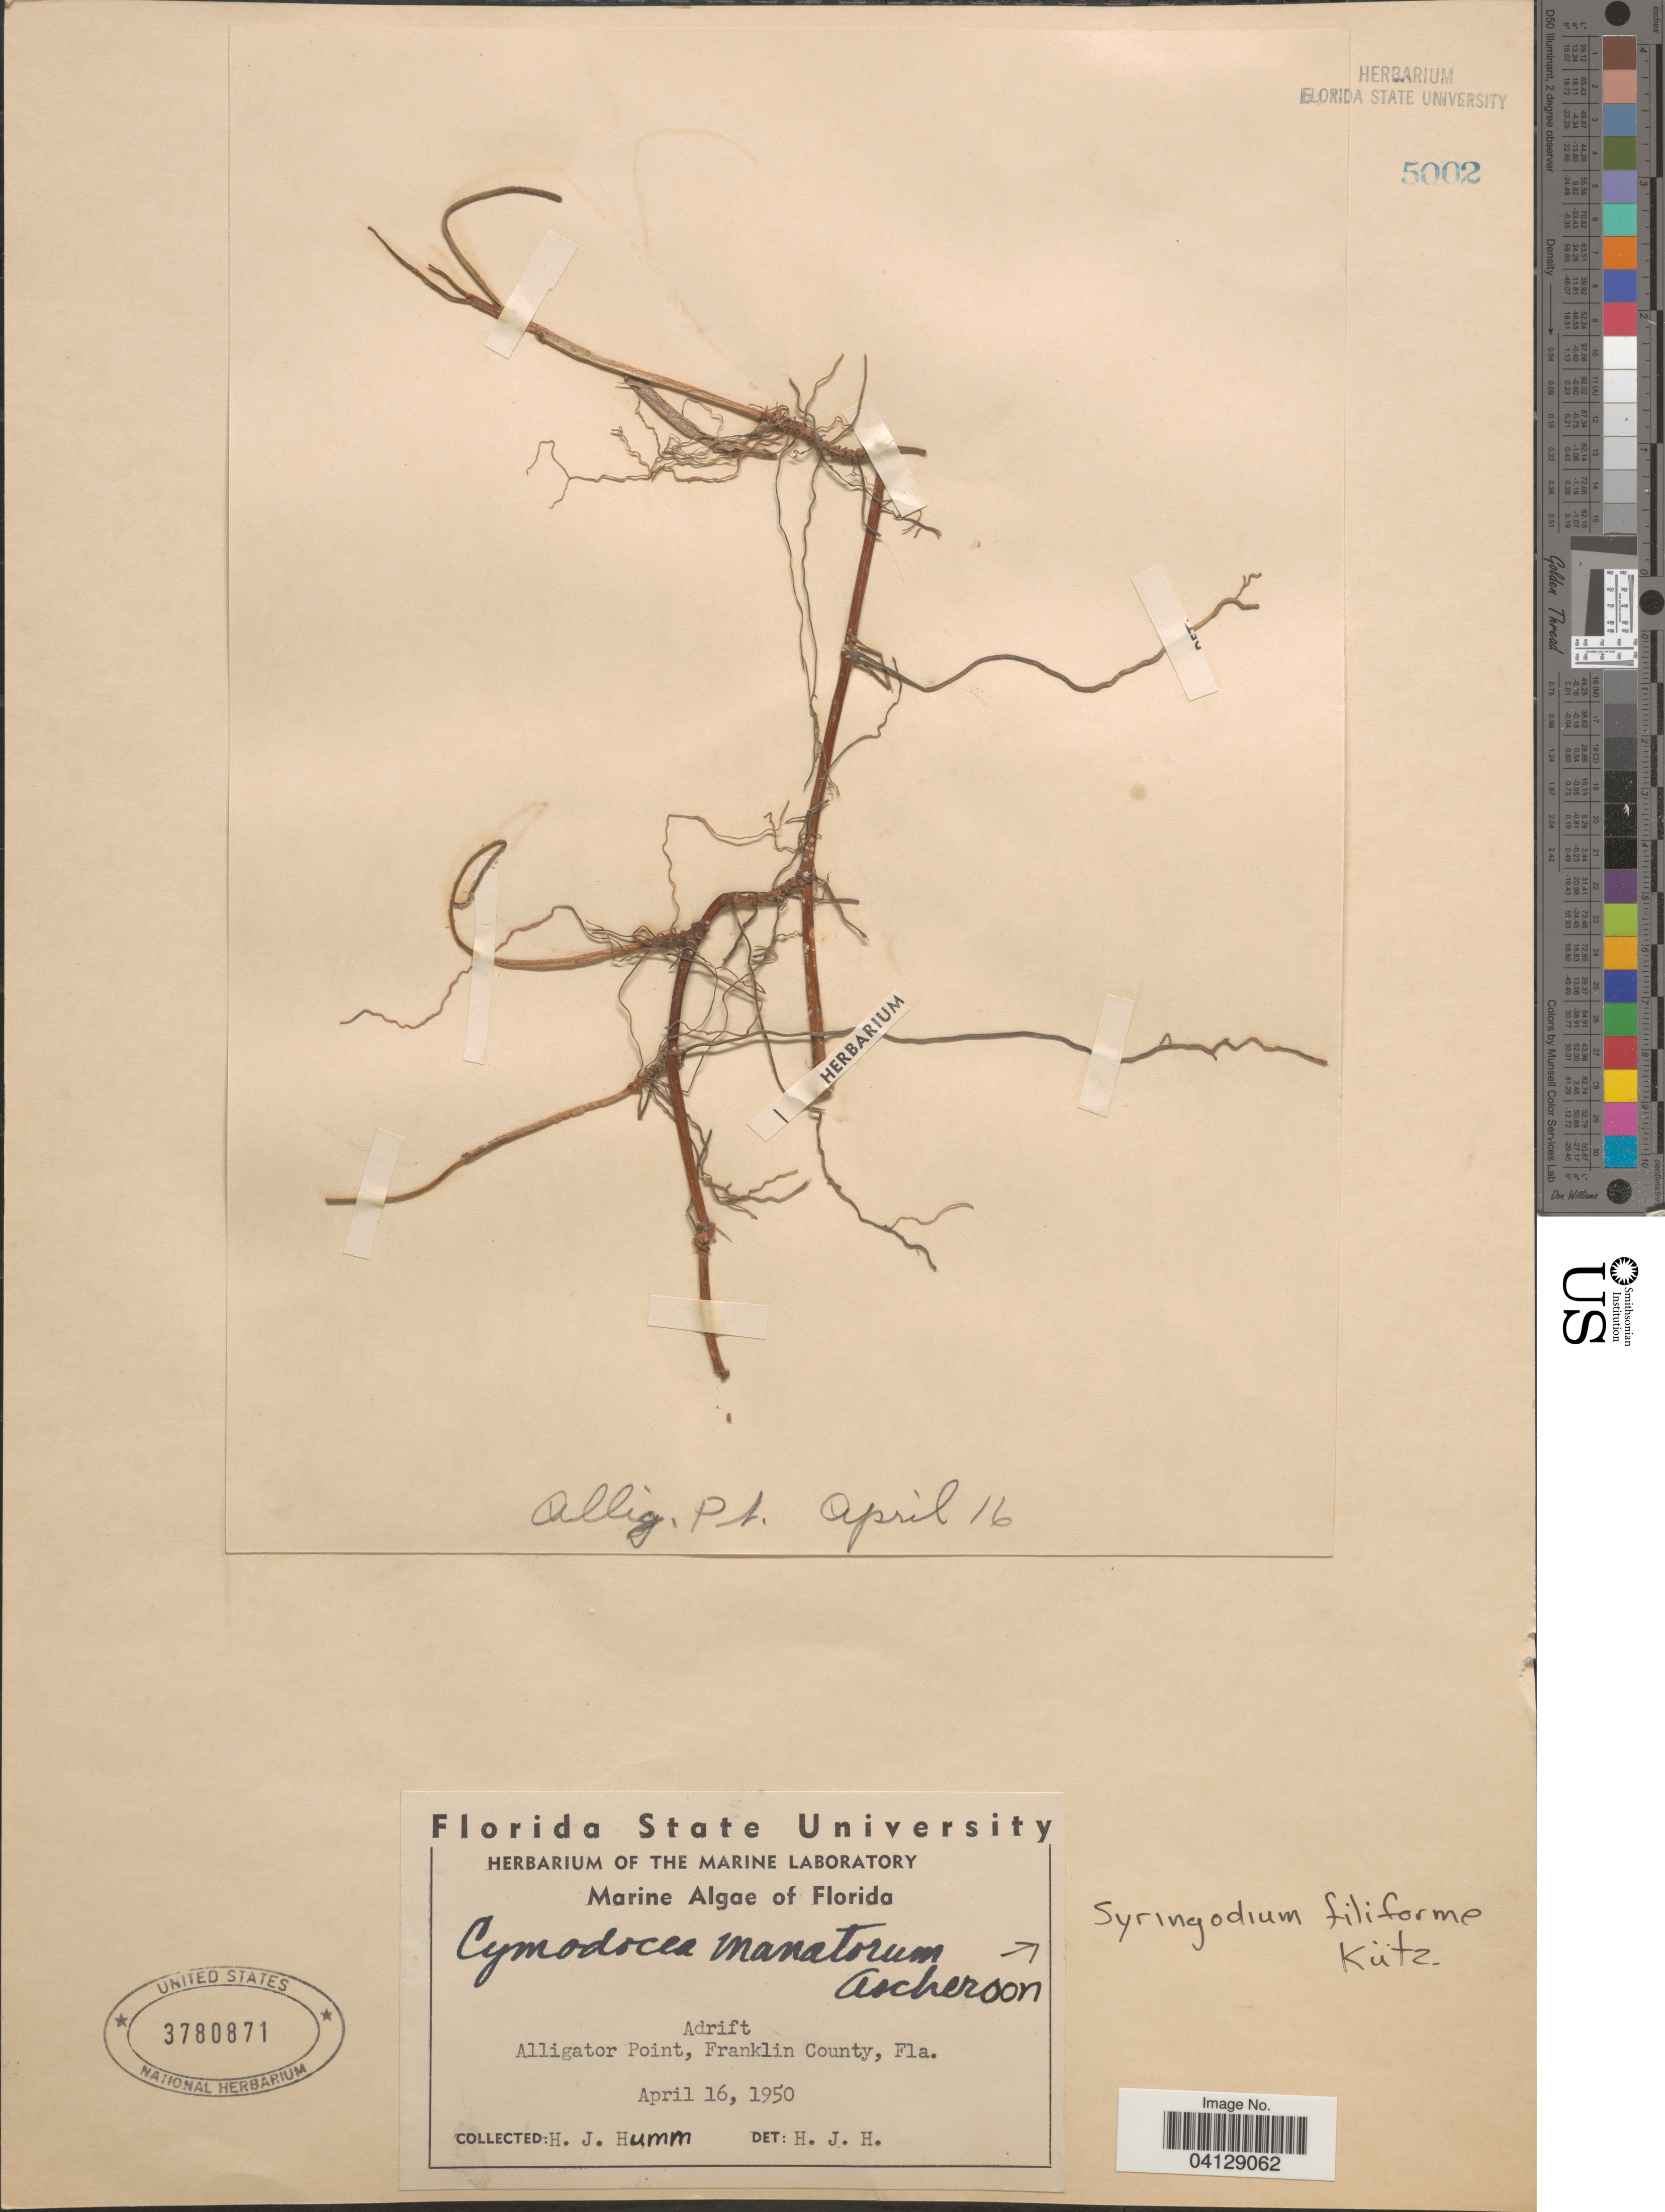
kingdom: Plantae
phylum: Tracheophyta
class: Liliopsida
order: Alismatales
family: Cymodoceaceae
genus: Syringodium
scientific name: Syringodium filiforme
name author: Kütz.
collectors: H. J. Humm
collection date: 1950-04-16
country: United States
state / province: Florida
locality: Adrift. Alligator Point, Franklin County.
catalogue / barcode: US 3780871